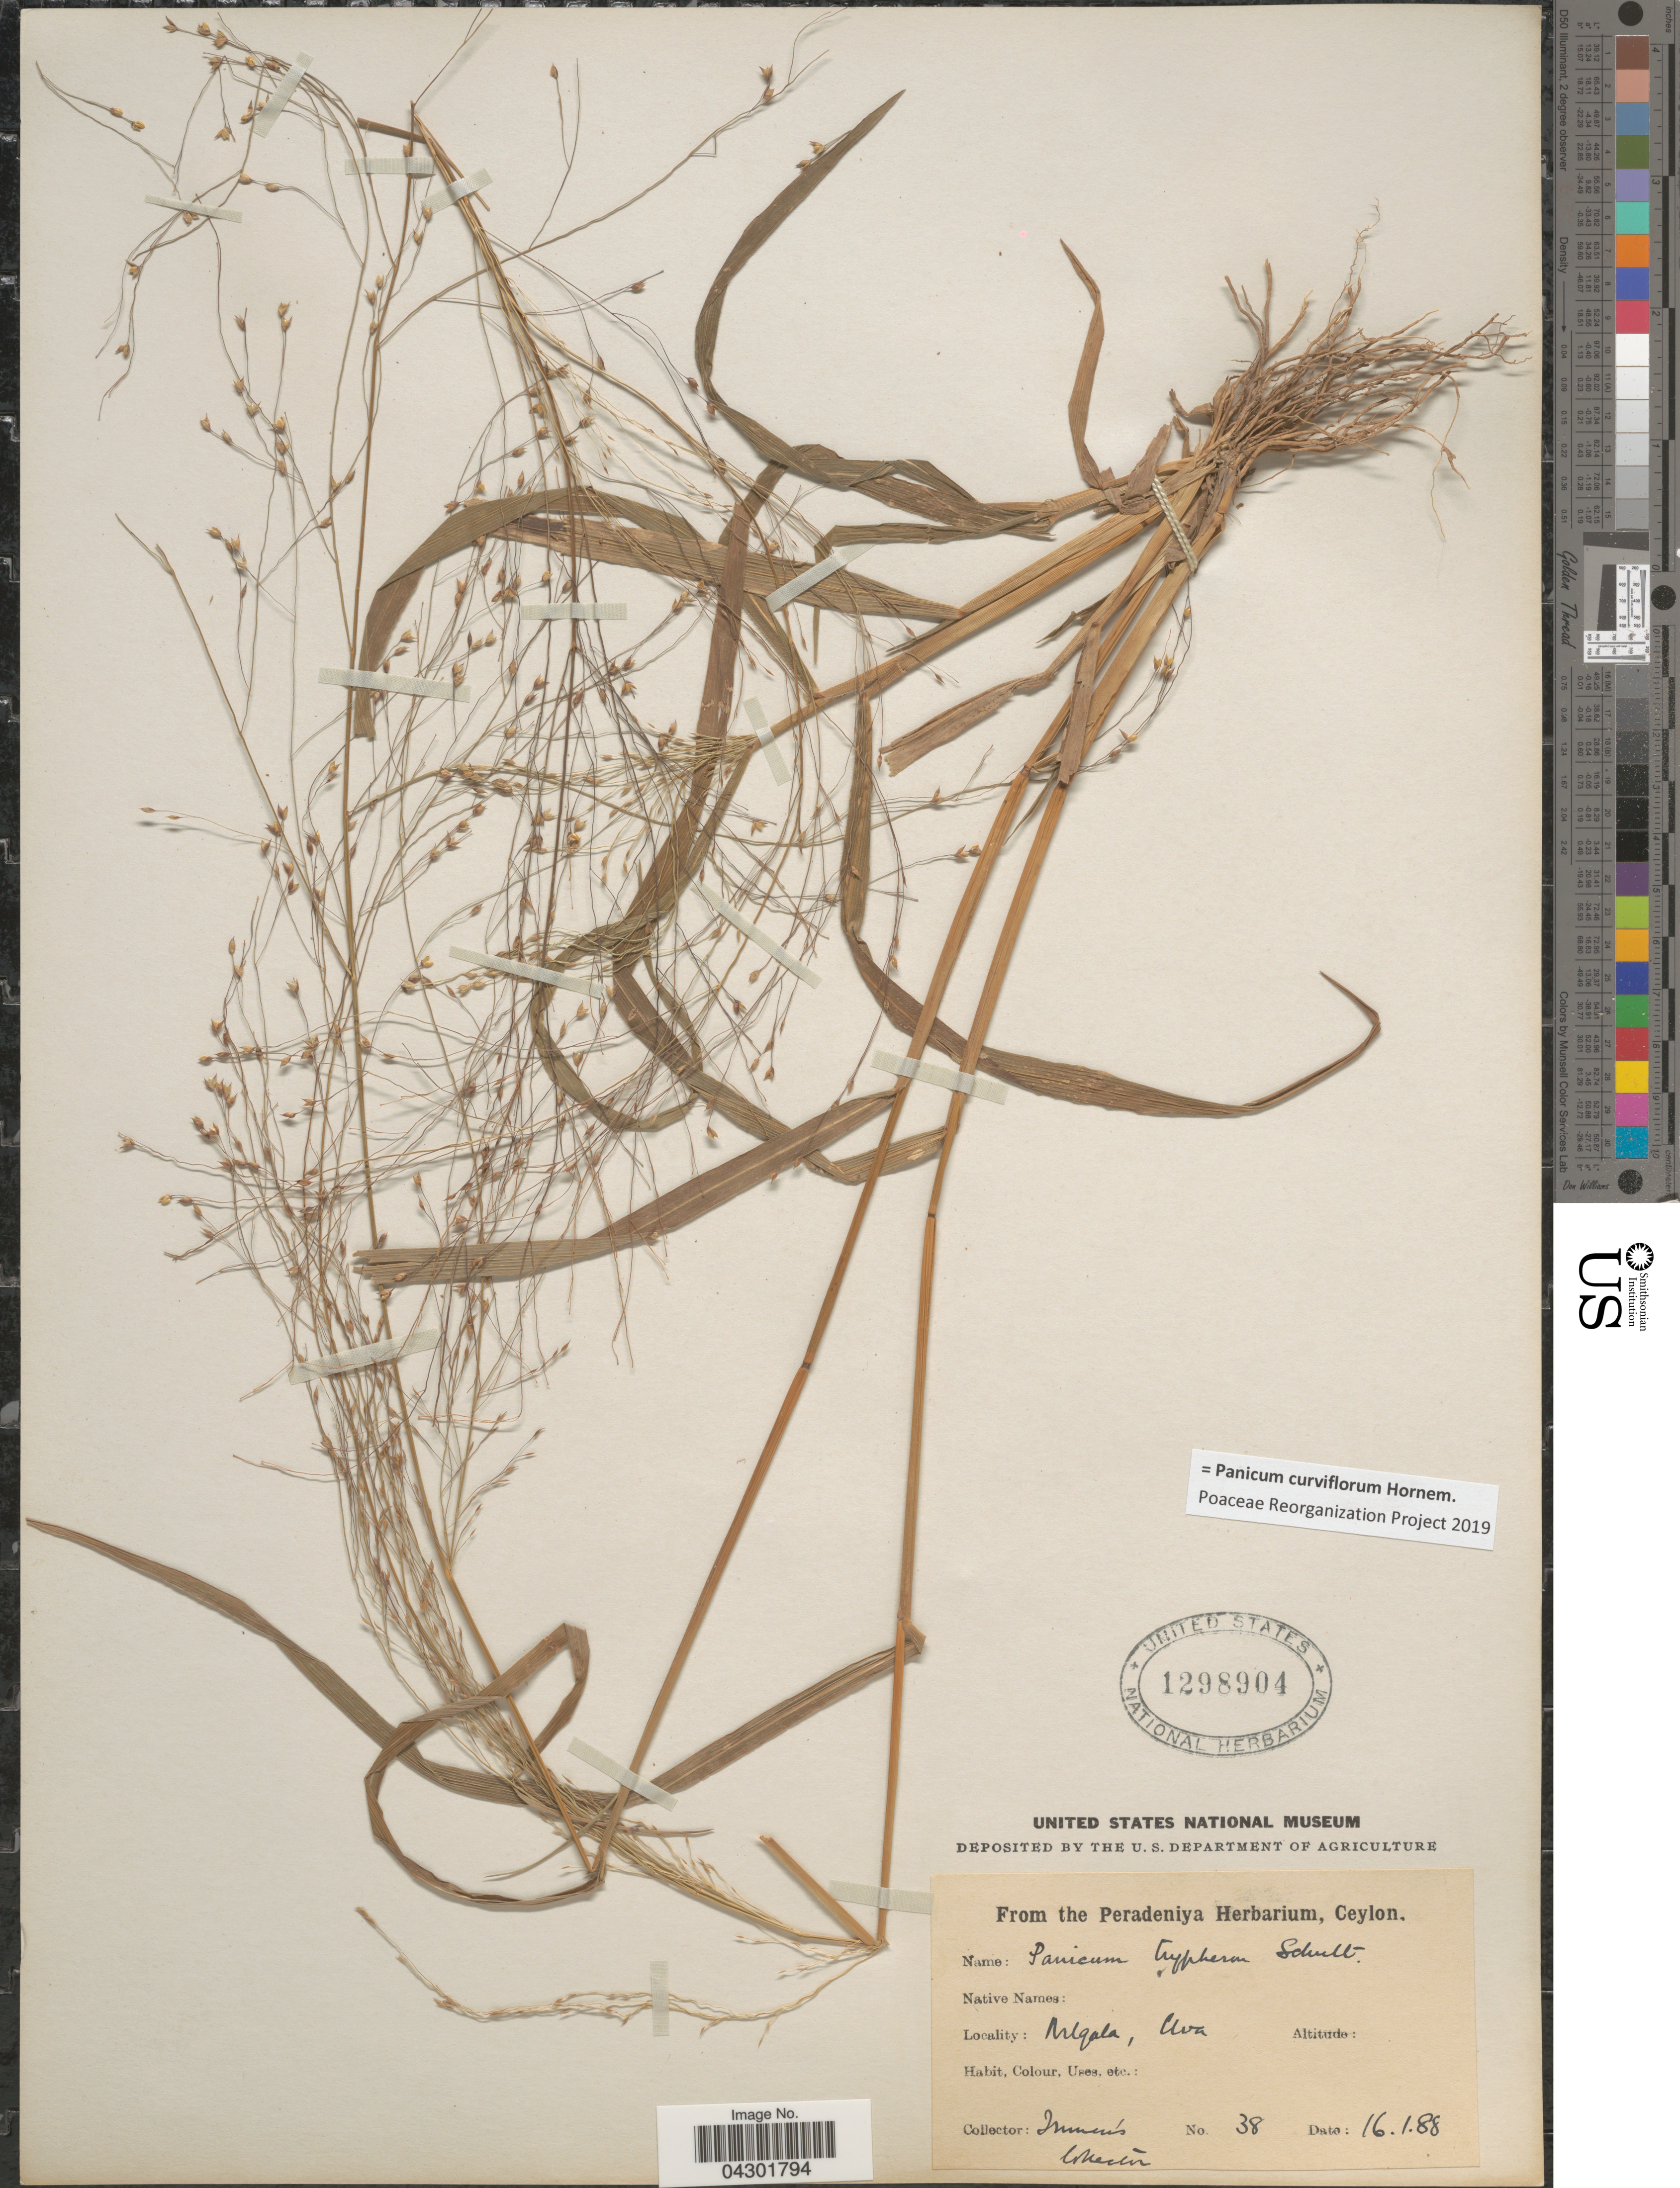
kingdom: Plantae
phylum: Tracheophyta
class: Liliopsida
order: Poales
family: Poaceae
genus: Panicum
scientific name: Panicum curviflorum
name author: Hornem.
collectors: Nuneus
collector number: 38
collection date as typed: Transcribed d/m/y: 16/1/88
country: Sri Lanka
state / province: Uva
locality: Nilgala, Uva.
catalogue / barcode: US 1298904